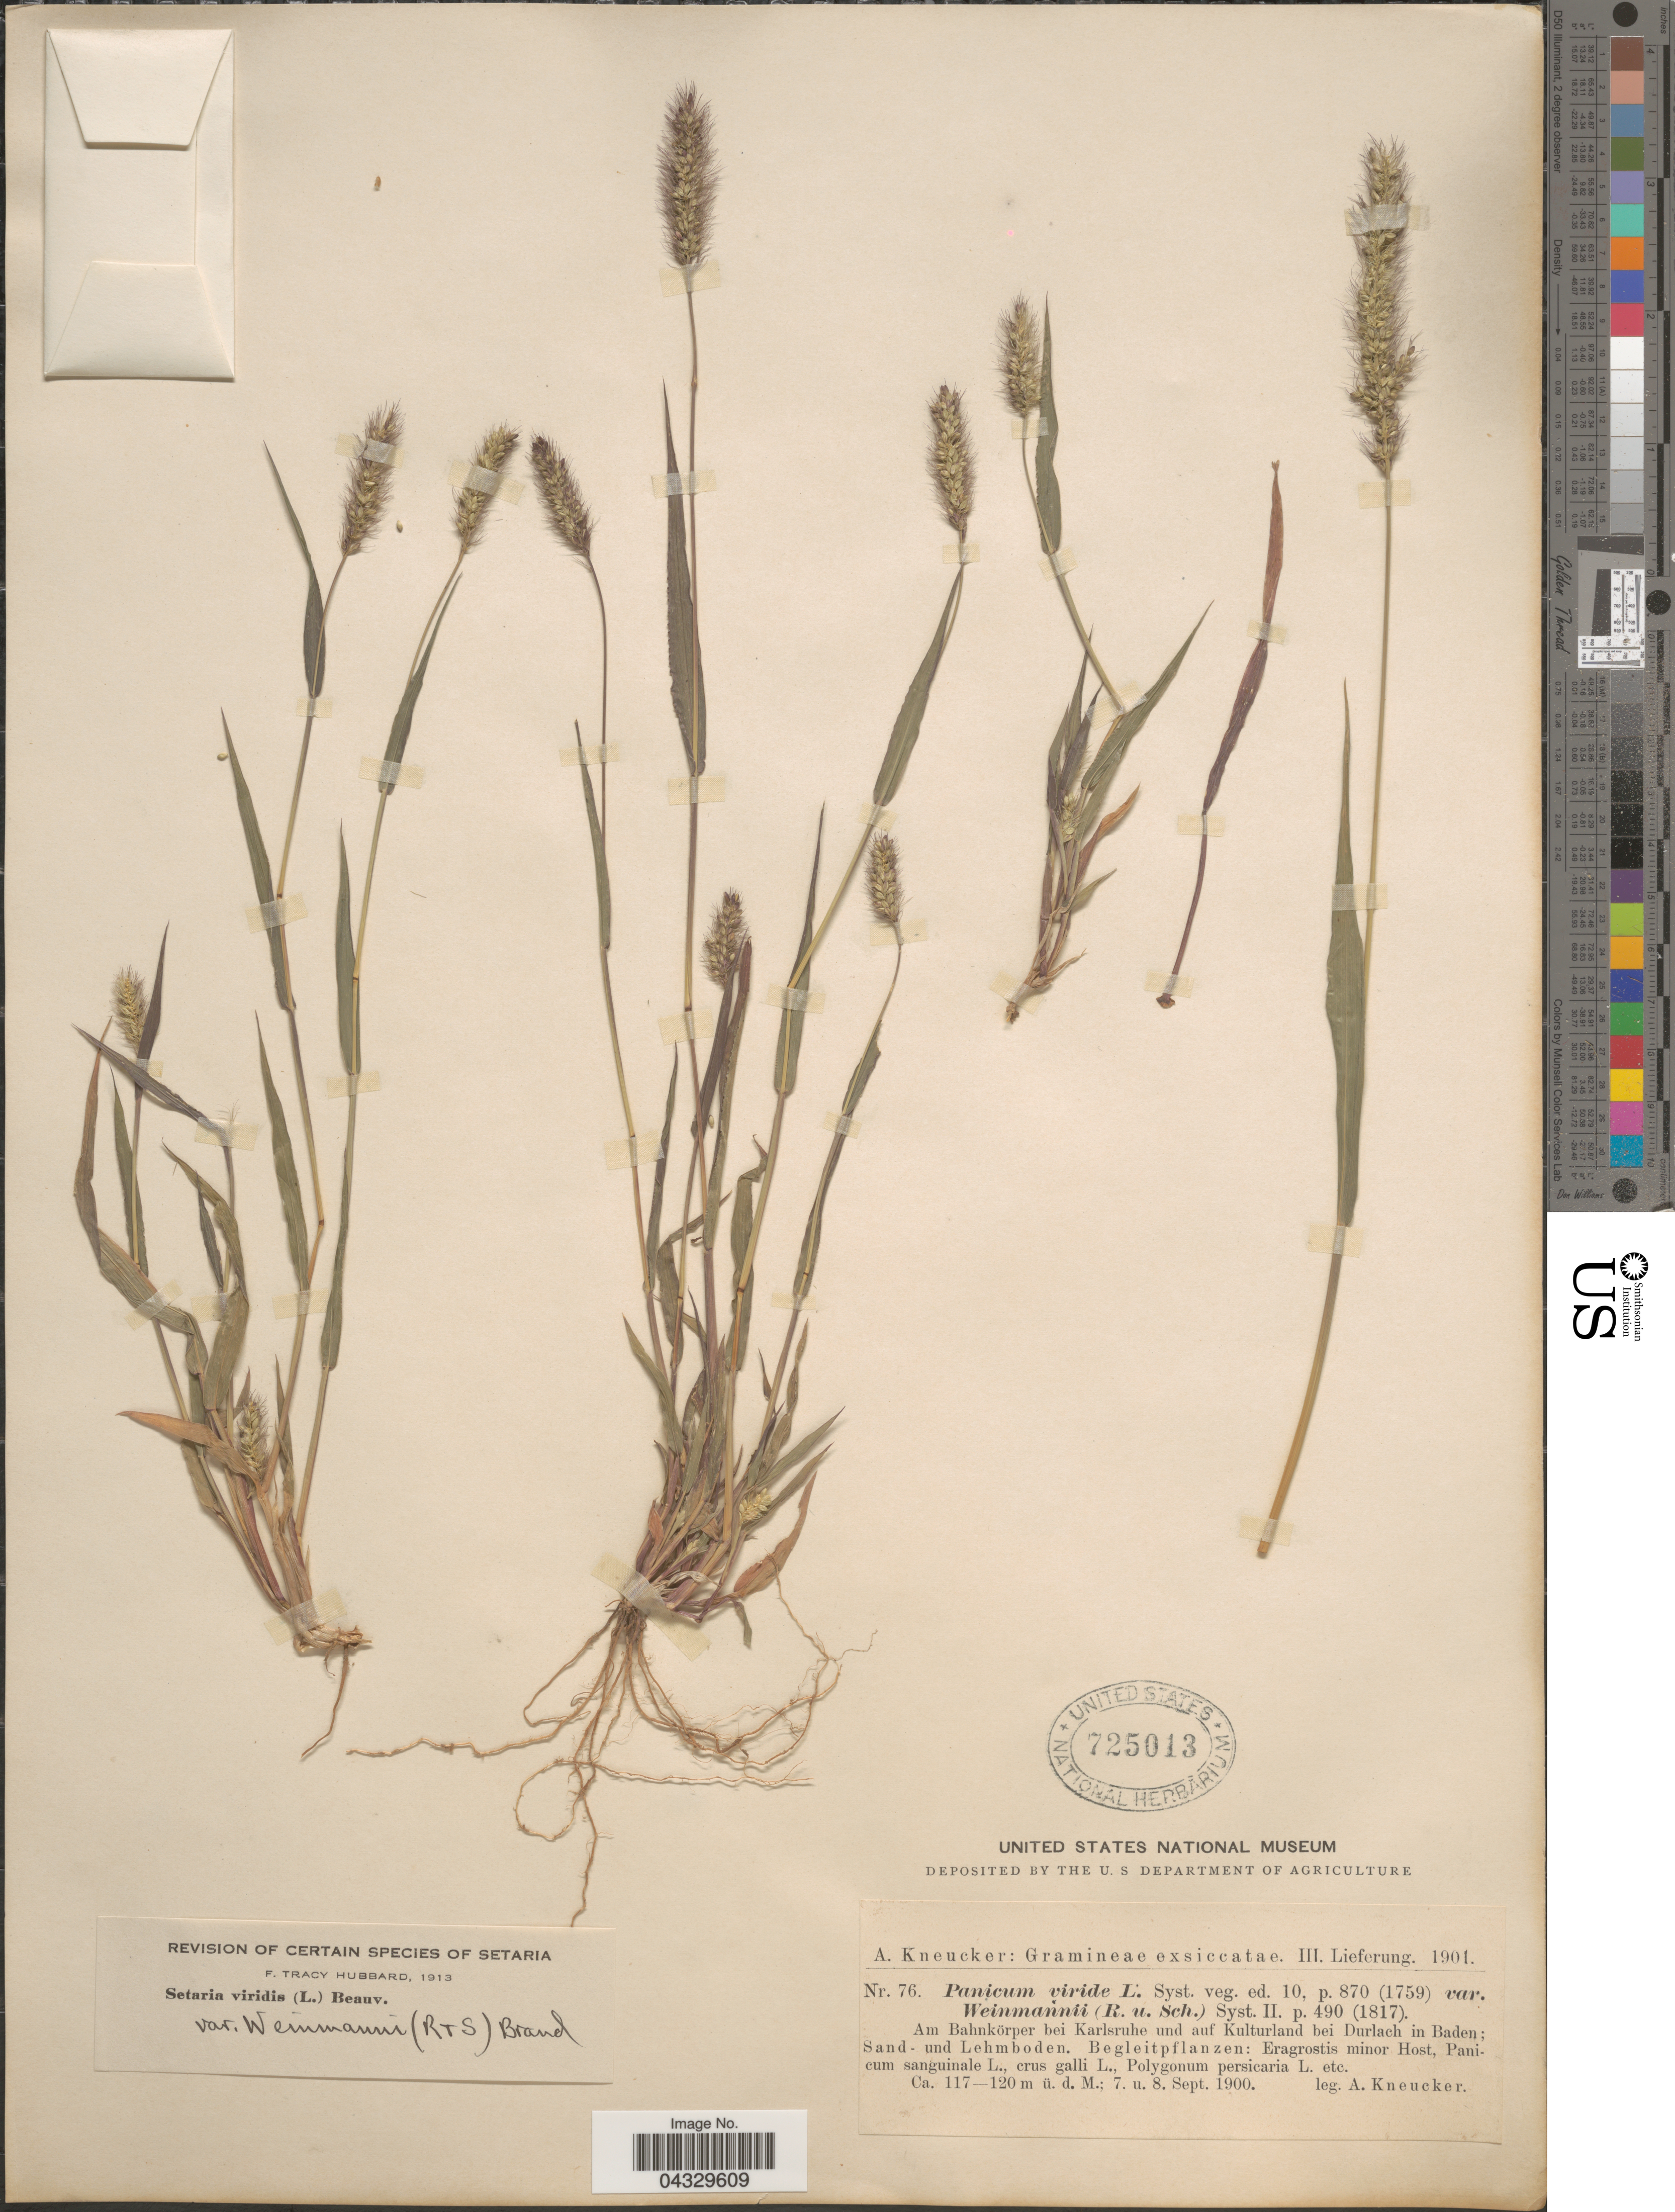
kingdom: Plantae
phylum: Tracheophyta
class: Liliopsida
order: Poales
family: Poaceae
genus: Setaria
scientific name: Setaria viridis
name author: (L.) P. Beauv.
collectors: A. Kneucker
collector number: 76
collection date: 1900-09-07/1900-09-08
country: Germany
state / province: Baden-Württemberg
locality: Am Bahnkörper bei Karlsruhe und auf Kulturland bei Durlach in Baden.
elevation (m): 117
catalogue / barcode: US 725013